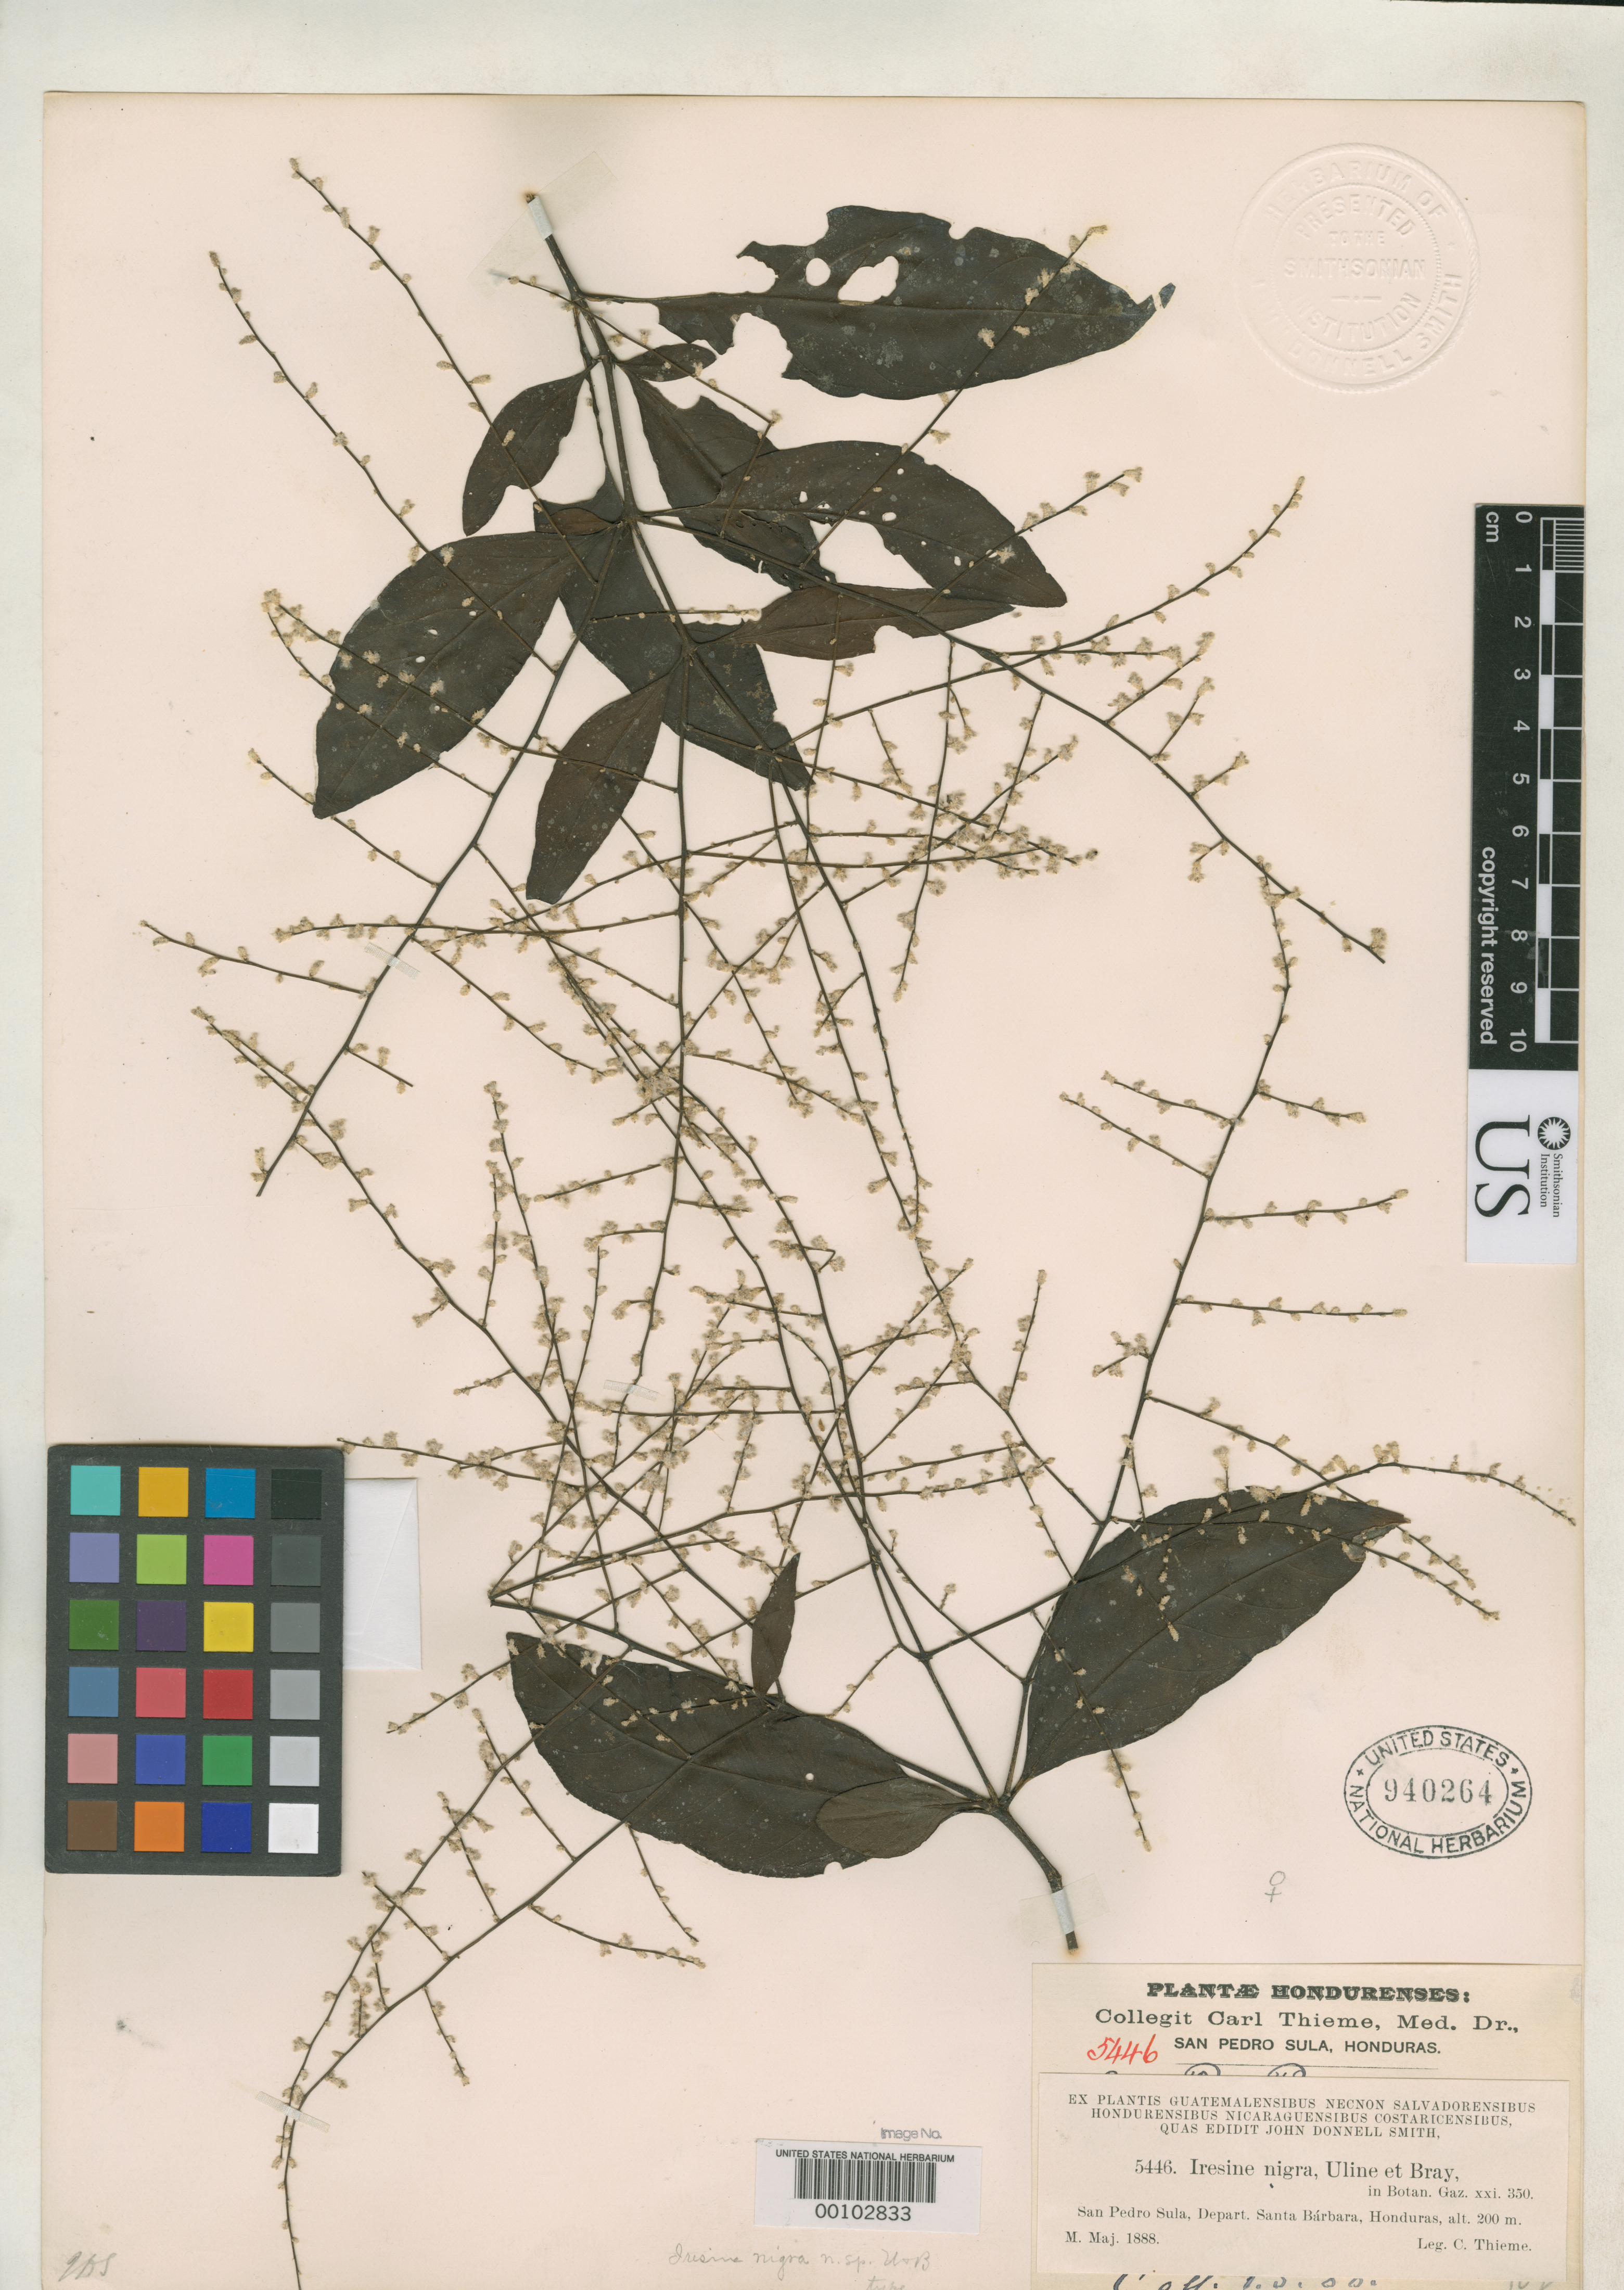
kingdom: Plantae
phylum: Tracheophyta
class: Magnoliopsida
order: Caryophyllales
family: Amaranthaceae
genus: Iresine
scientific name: Iresine nigra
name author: Uline & W.L. Bray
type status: Syntype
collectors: C. Thieme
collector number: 312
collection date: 1888-05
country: Honduras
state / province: Cortés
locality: San Pedro Sula.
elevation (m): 200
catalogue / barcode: US 940264